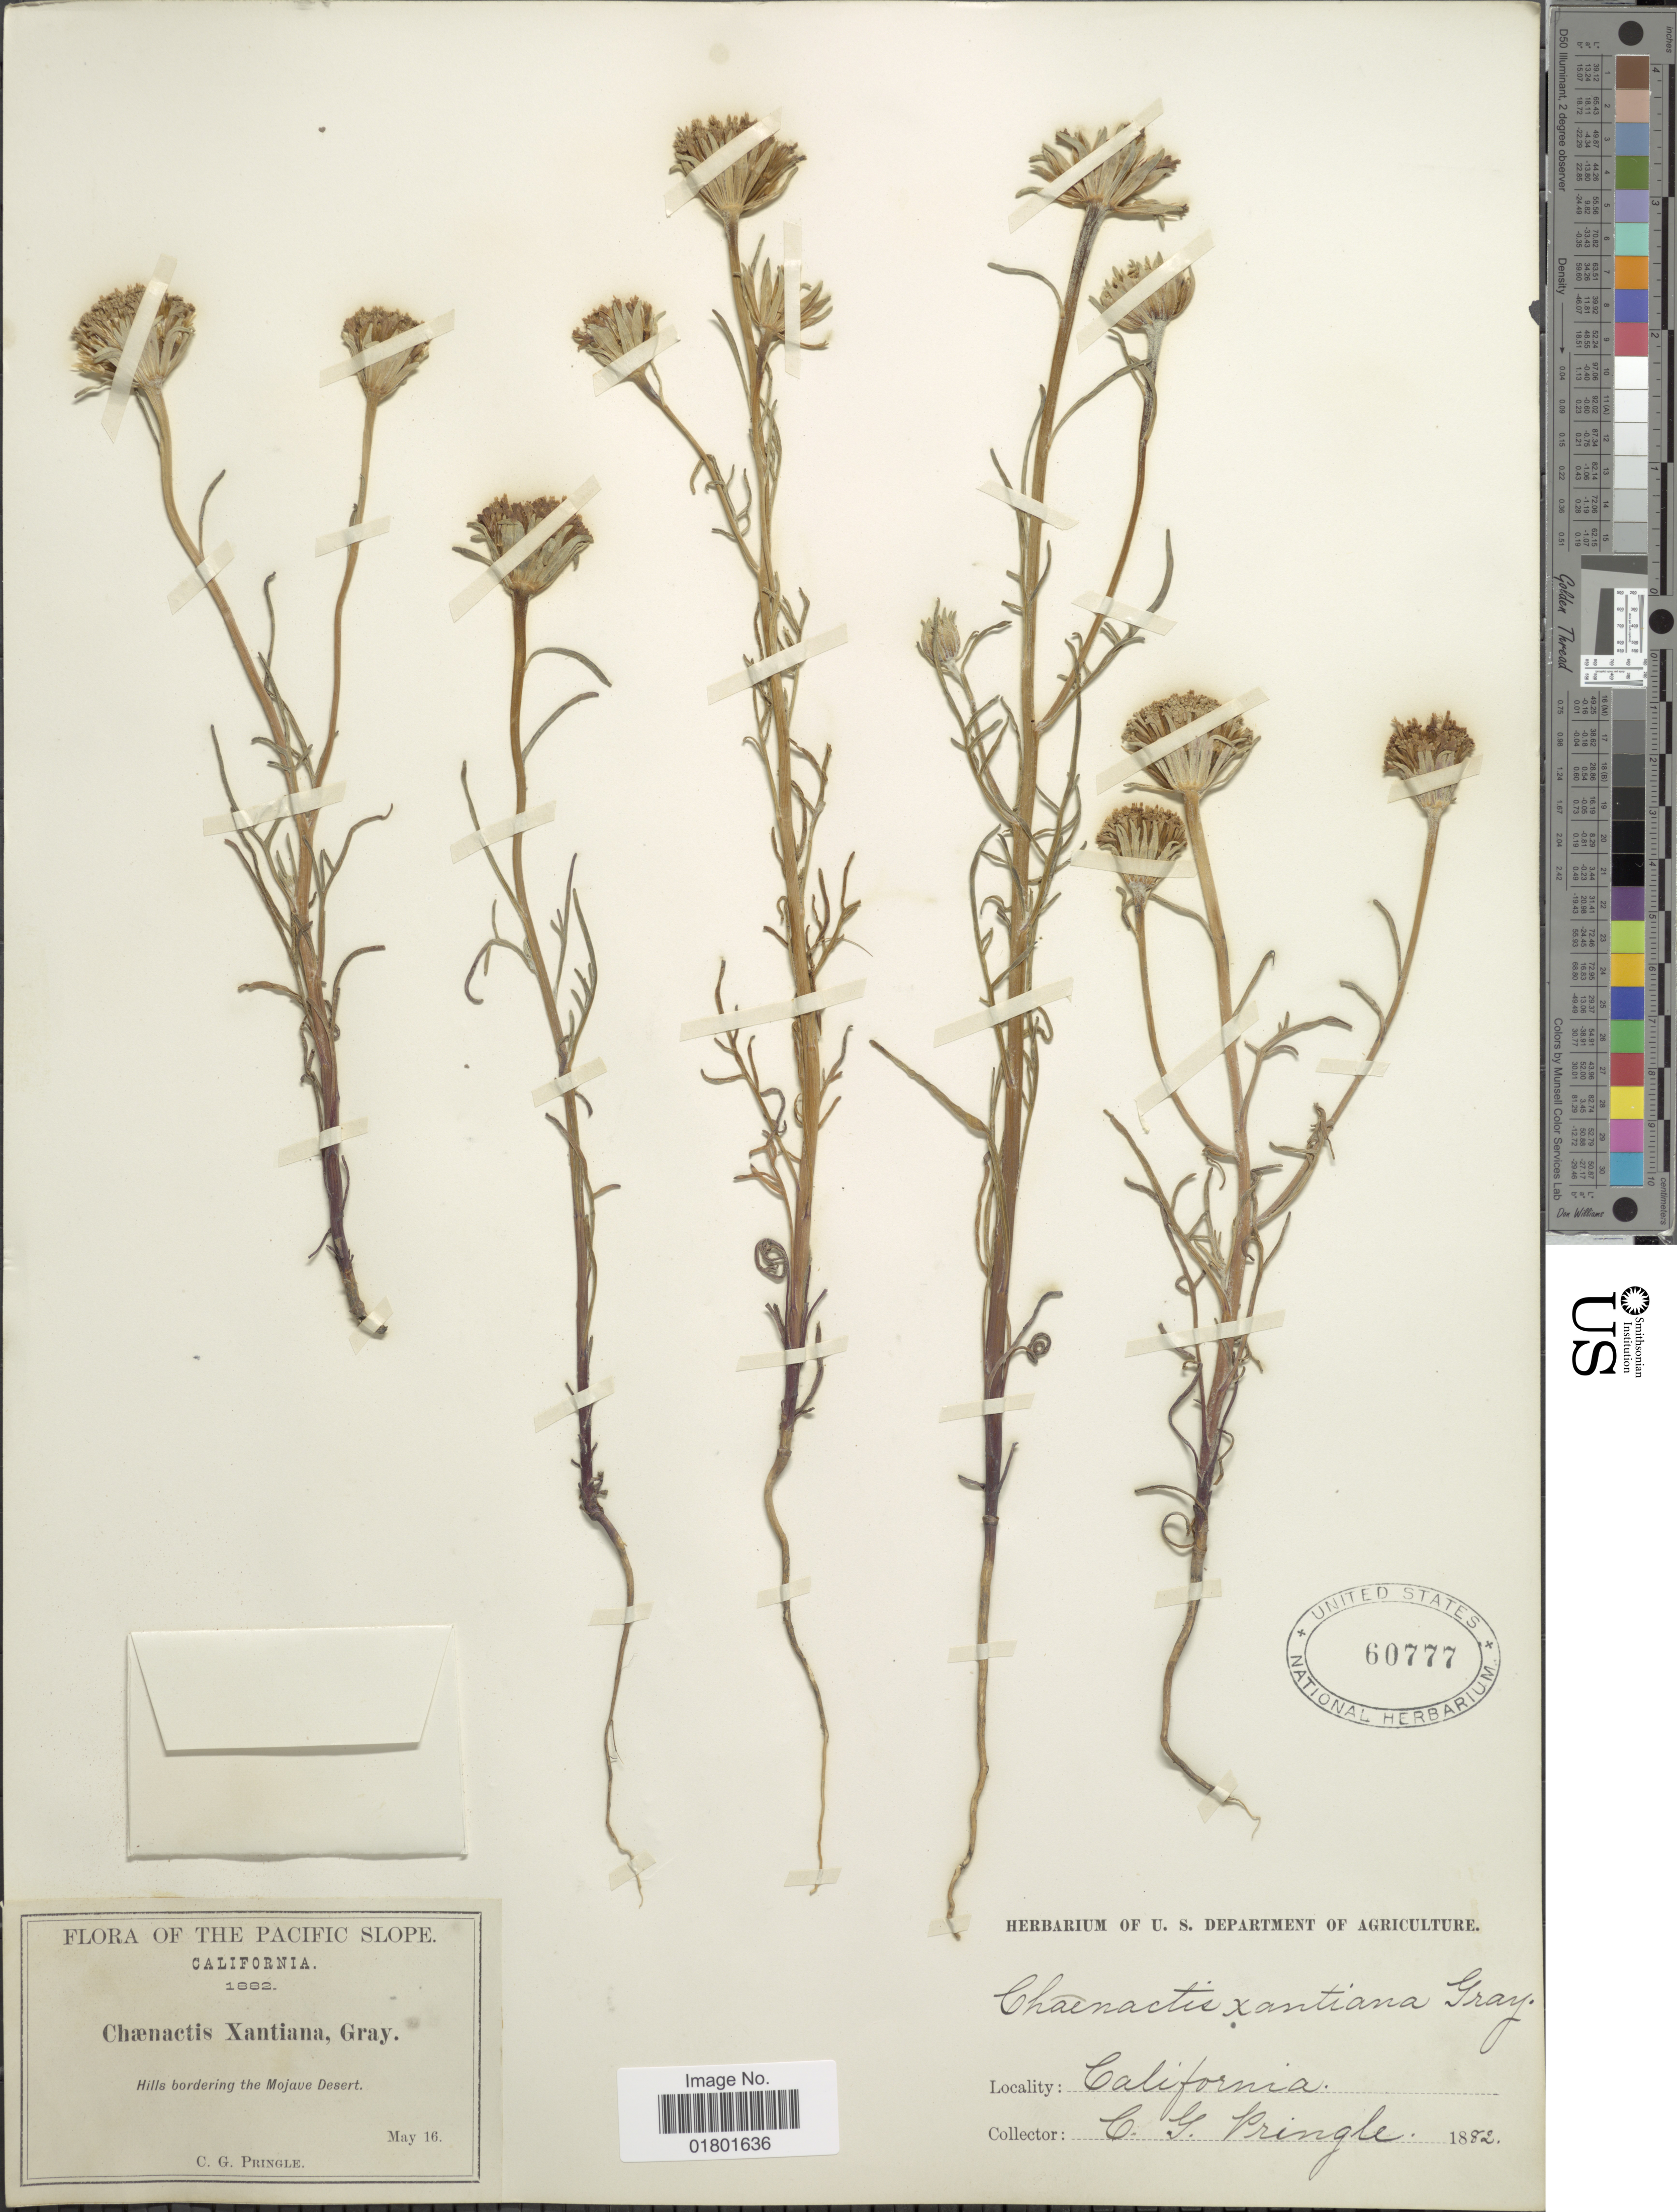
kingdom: Plantae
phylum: Tracheophyta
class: Magnoliopsida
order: Asterales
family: Asteraceae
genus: Chaenactis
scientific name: Chaenactis xantiana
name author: A. Gray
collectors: C. G. Pringle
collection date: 1882-05-16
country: United States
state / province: California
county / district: San Bernardino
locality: The Pacific Slope, Hills bordering the Mojave Desert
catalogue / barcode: US 60777